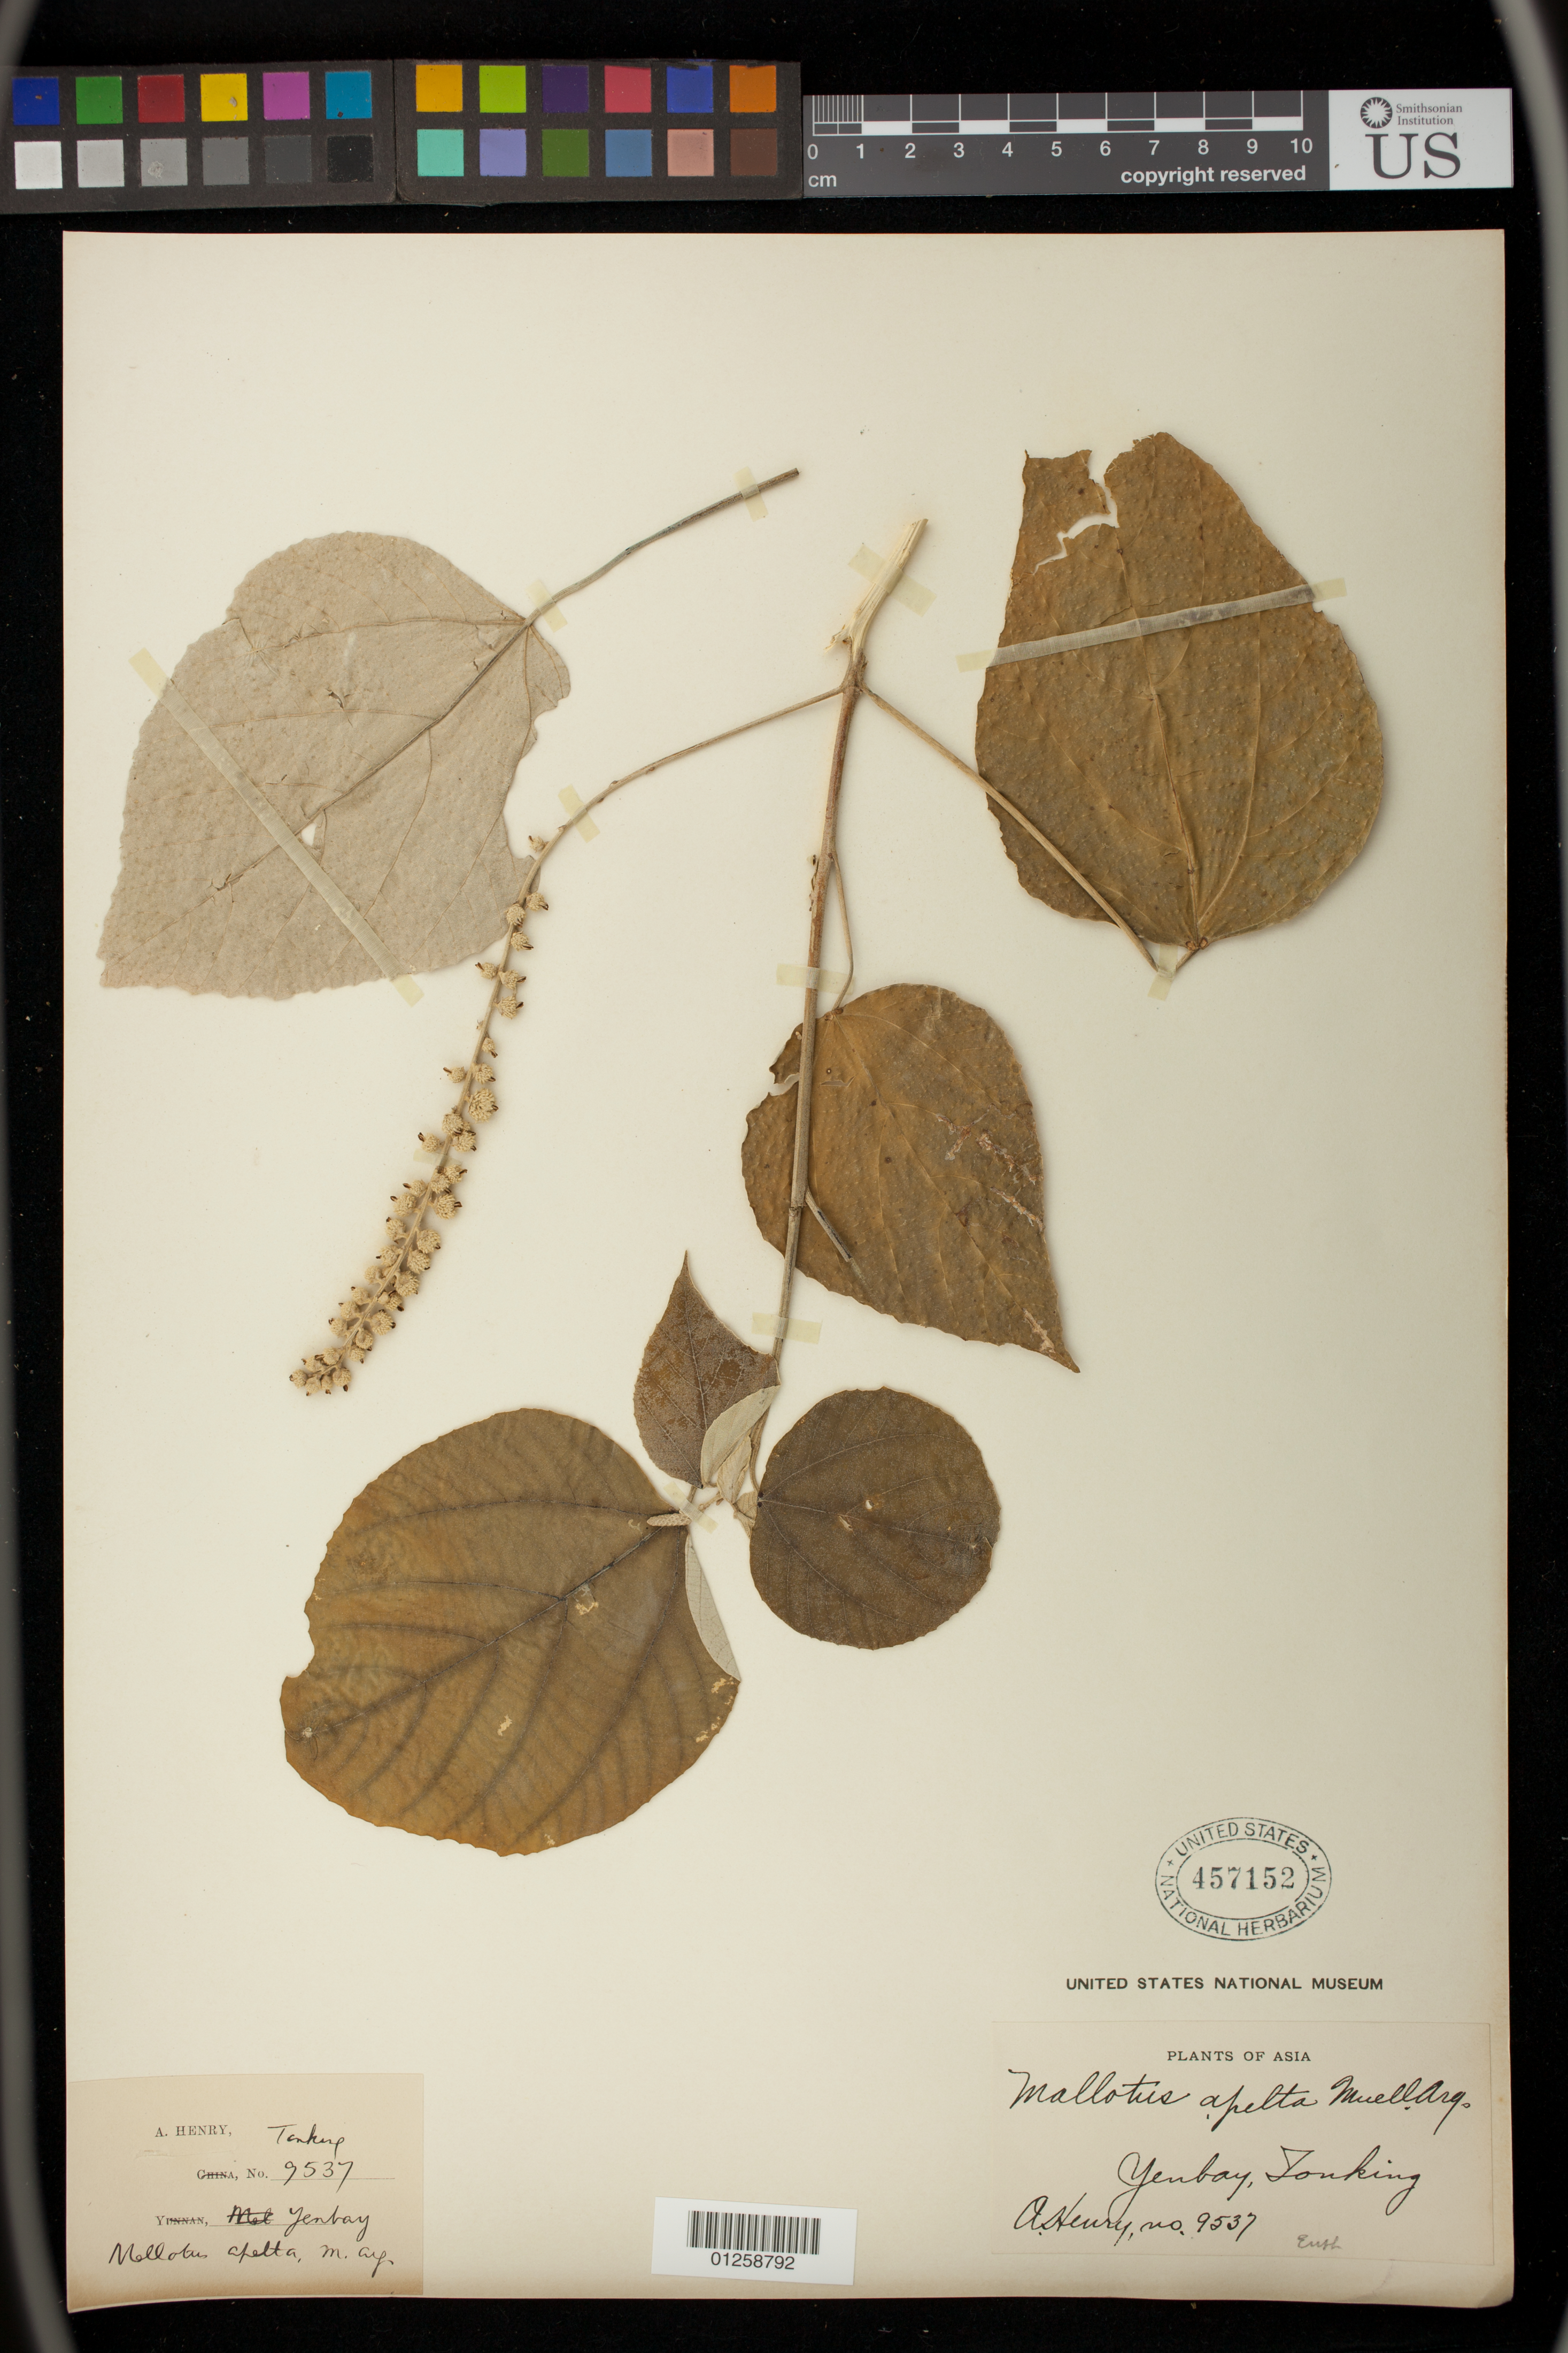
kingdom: Plantae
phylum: Tracheophyta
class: Magnoliopsida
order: Malpighiales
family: Euphorbiaceae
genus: Mallotus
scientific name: Mallotus apelta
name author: (Lour.) Müll. Arg.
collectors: A. Henry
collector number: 9537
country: Vietnam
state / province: Tonkin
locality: Yenbay [Yen Bai], Tonking [Tonkin]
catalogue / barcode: US 457152